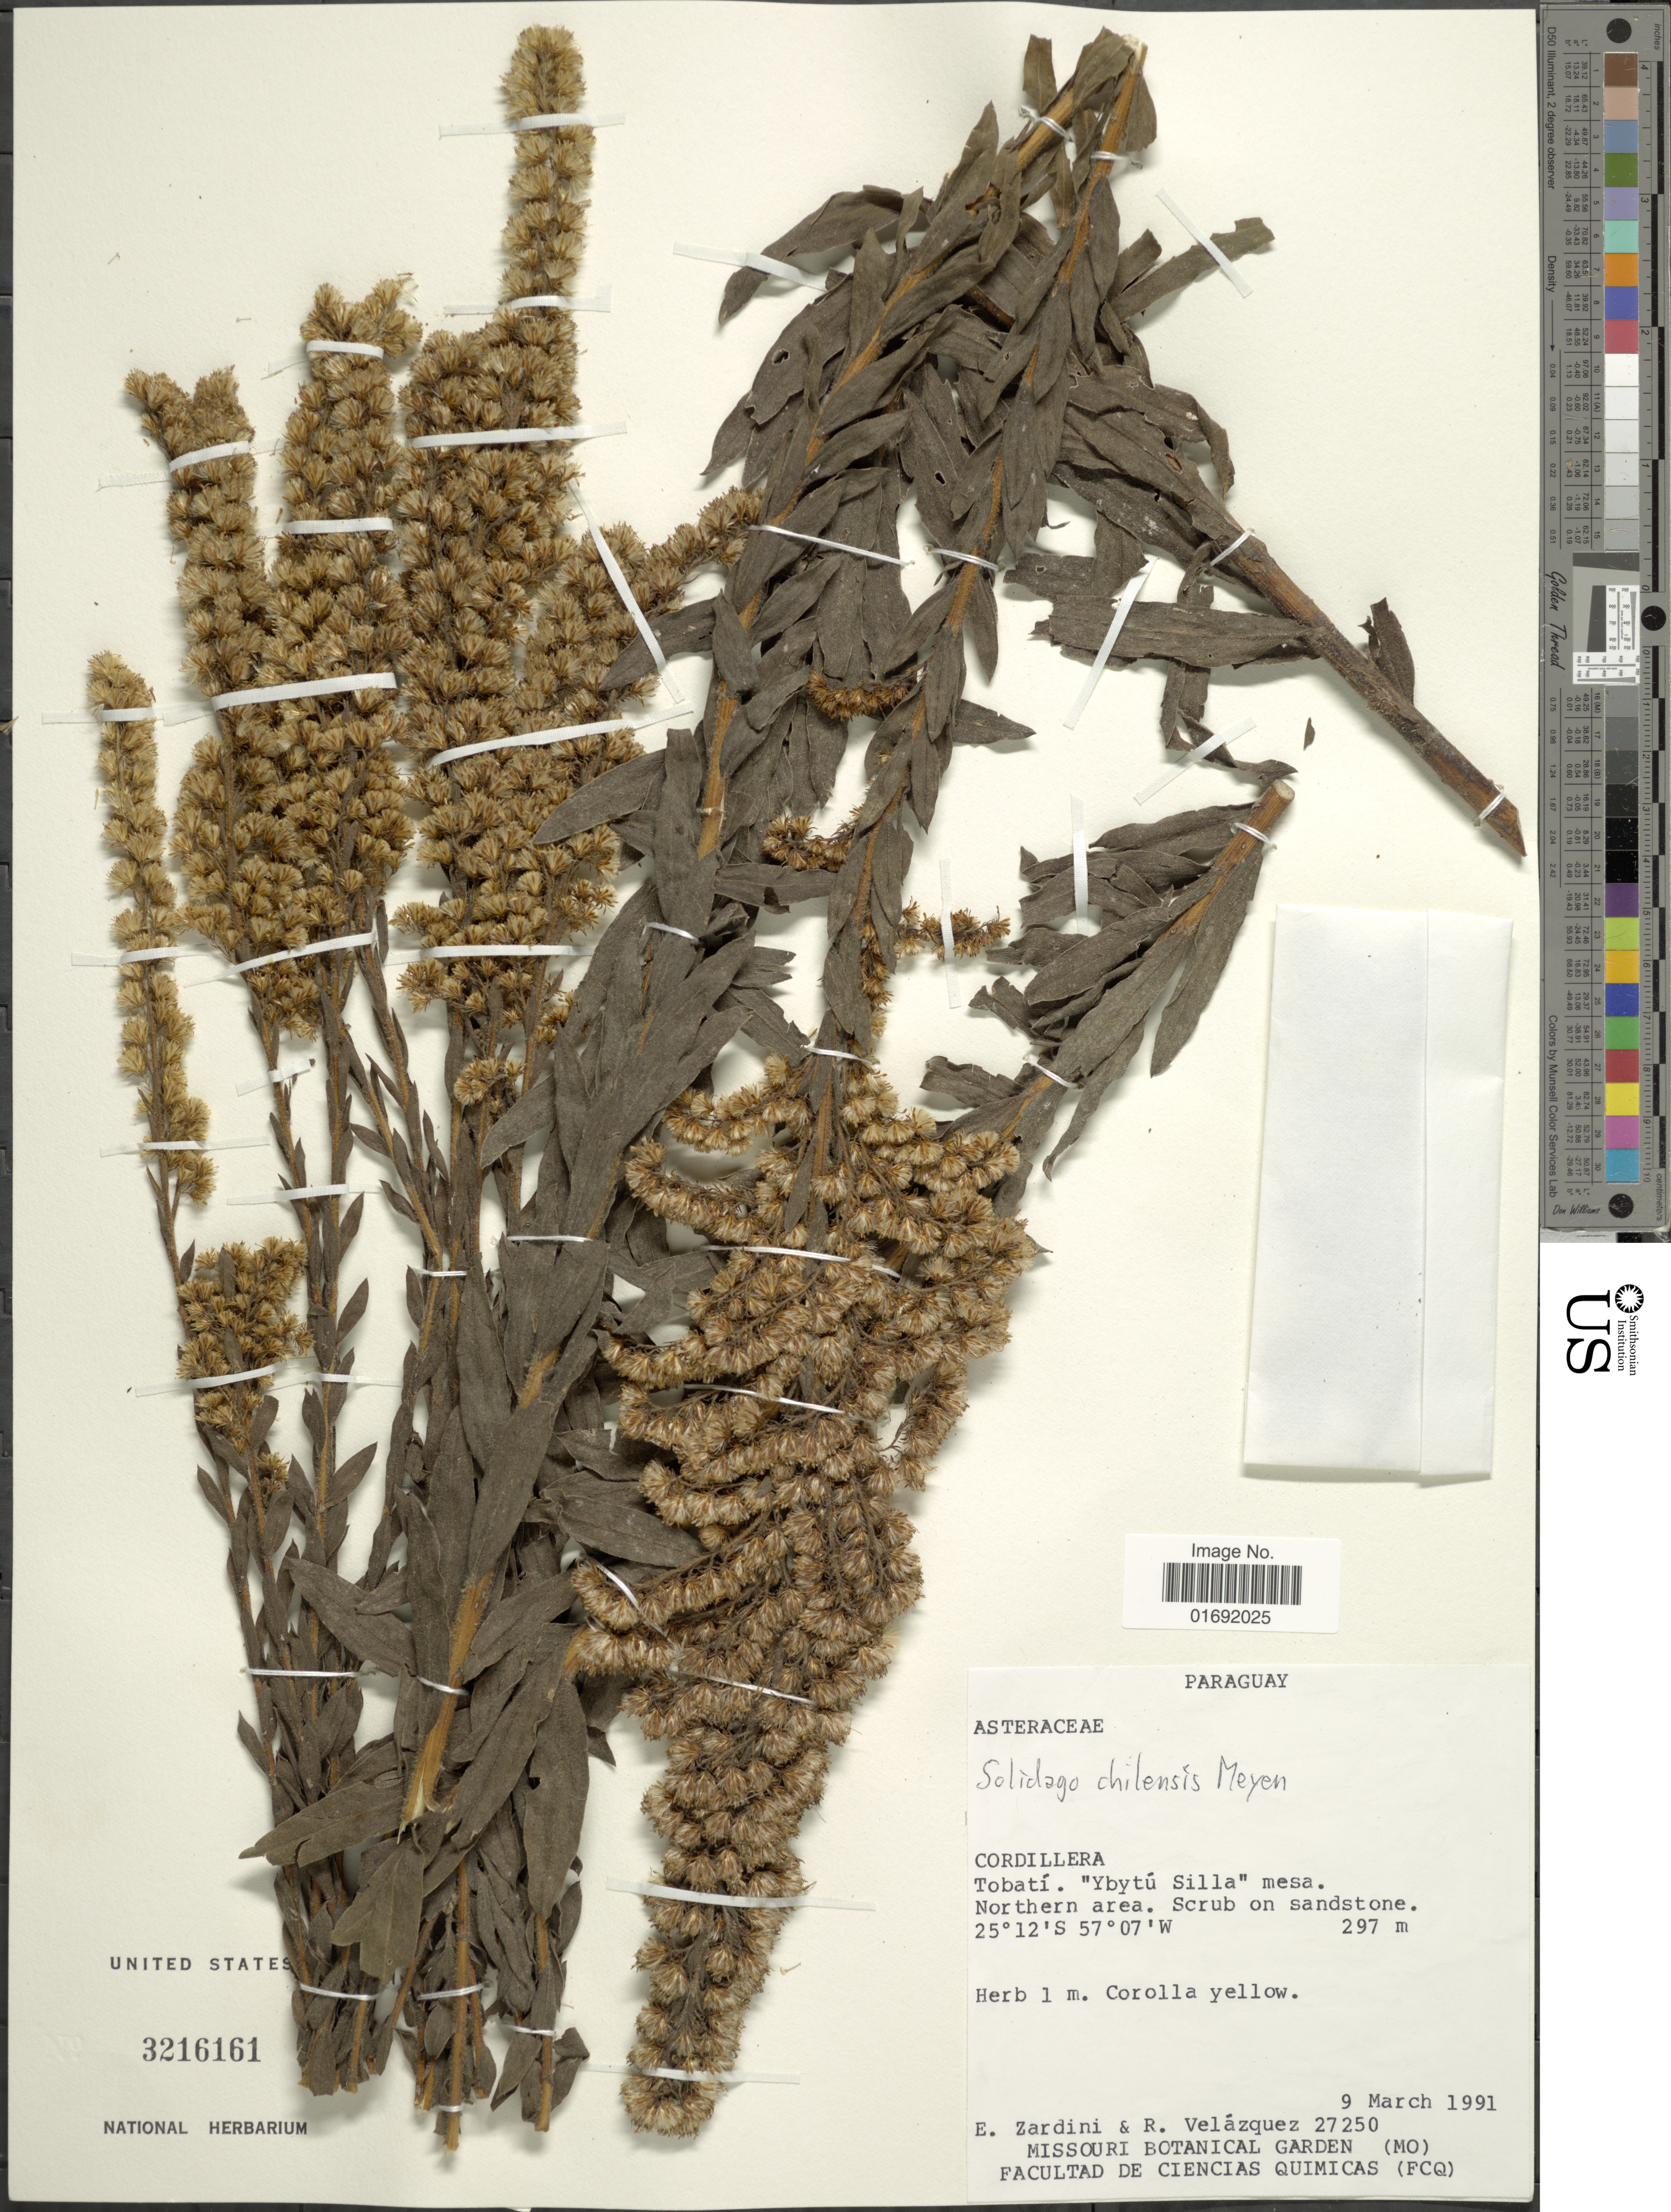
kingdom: Plantae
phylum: Tracheophyta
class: Magnoliopsida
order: Asterales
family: Asteraceae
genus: Solidago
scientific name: Solidago chilensis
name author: Meyen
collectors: E. M. Zardini & R. Velázquez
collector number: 27250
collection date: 1991-03-09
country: Paraguay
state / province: Cordillera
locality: Tobati, Ybytu Silla mesa, Northern area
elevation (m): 297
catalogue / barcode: US 3216161